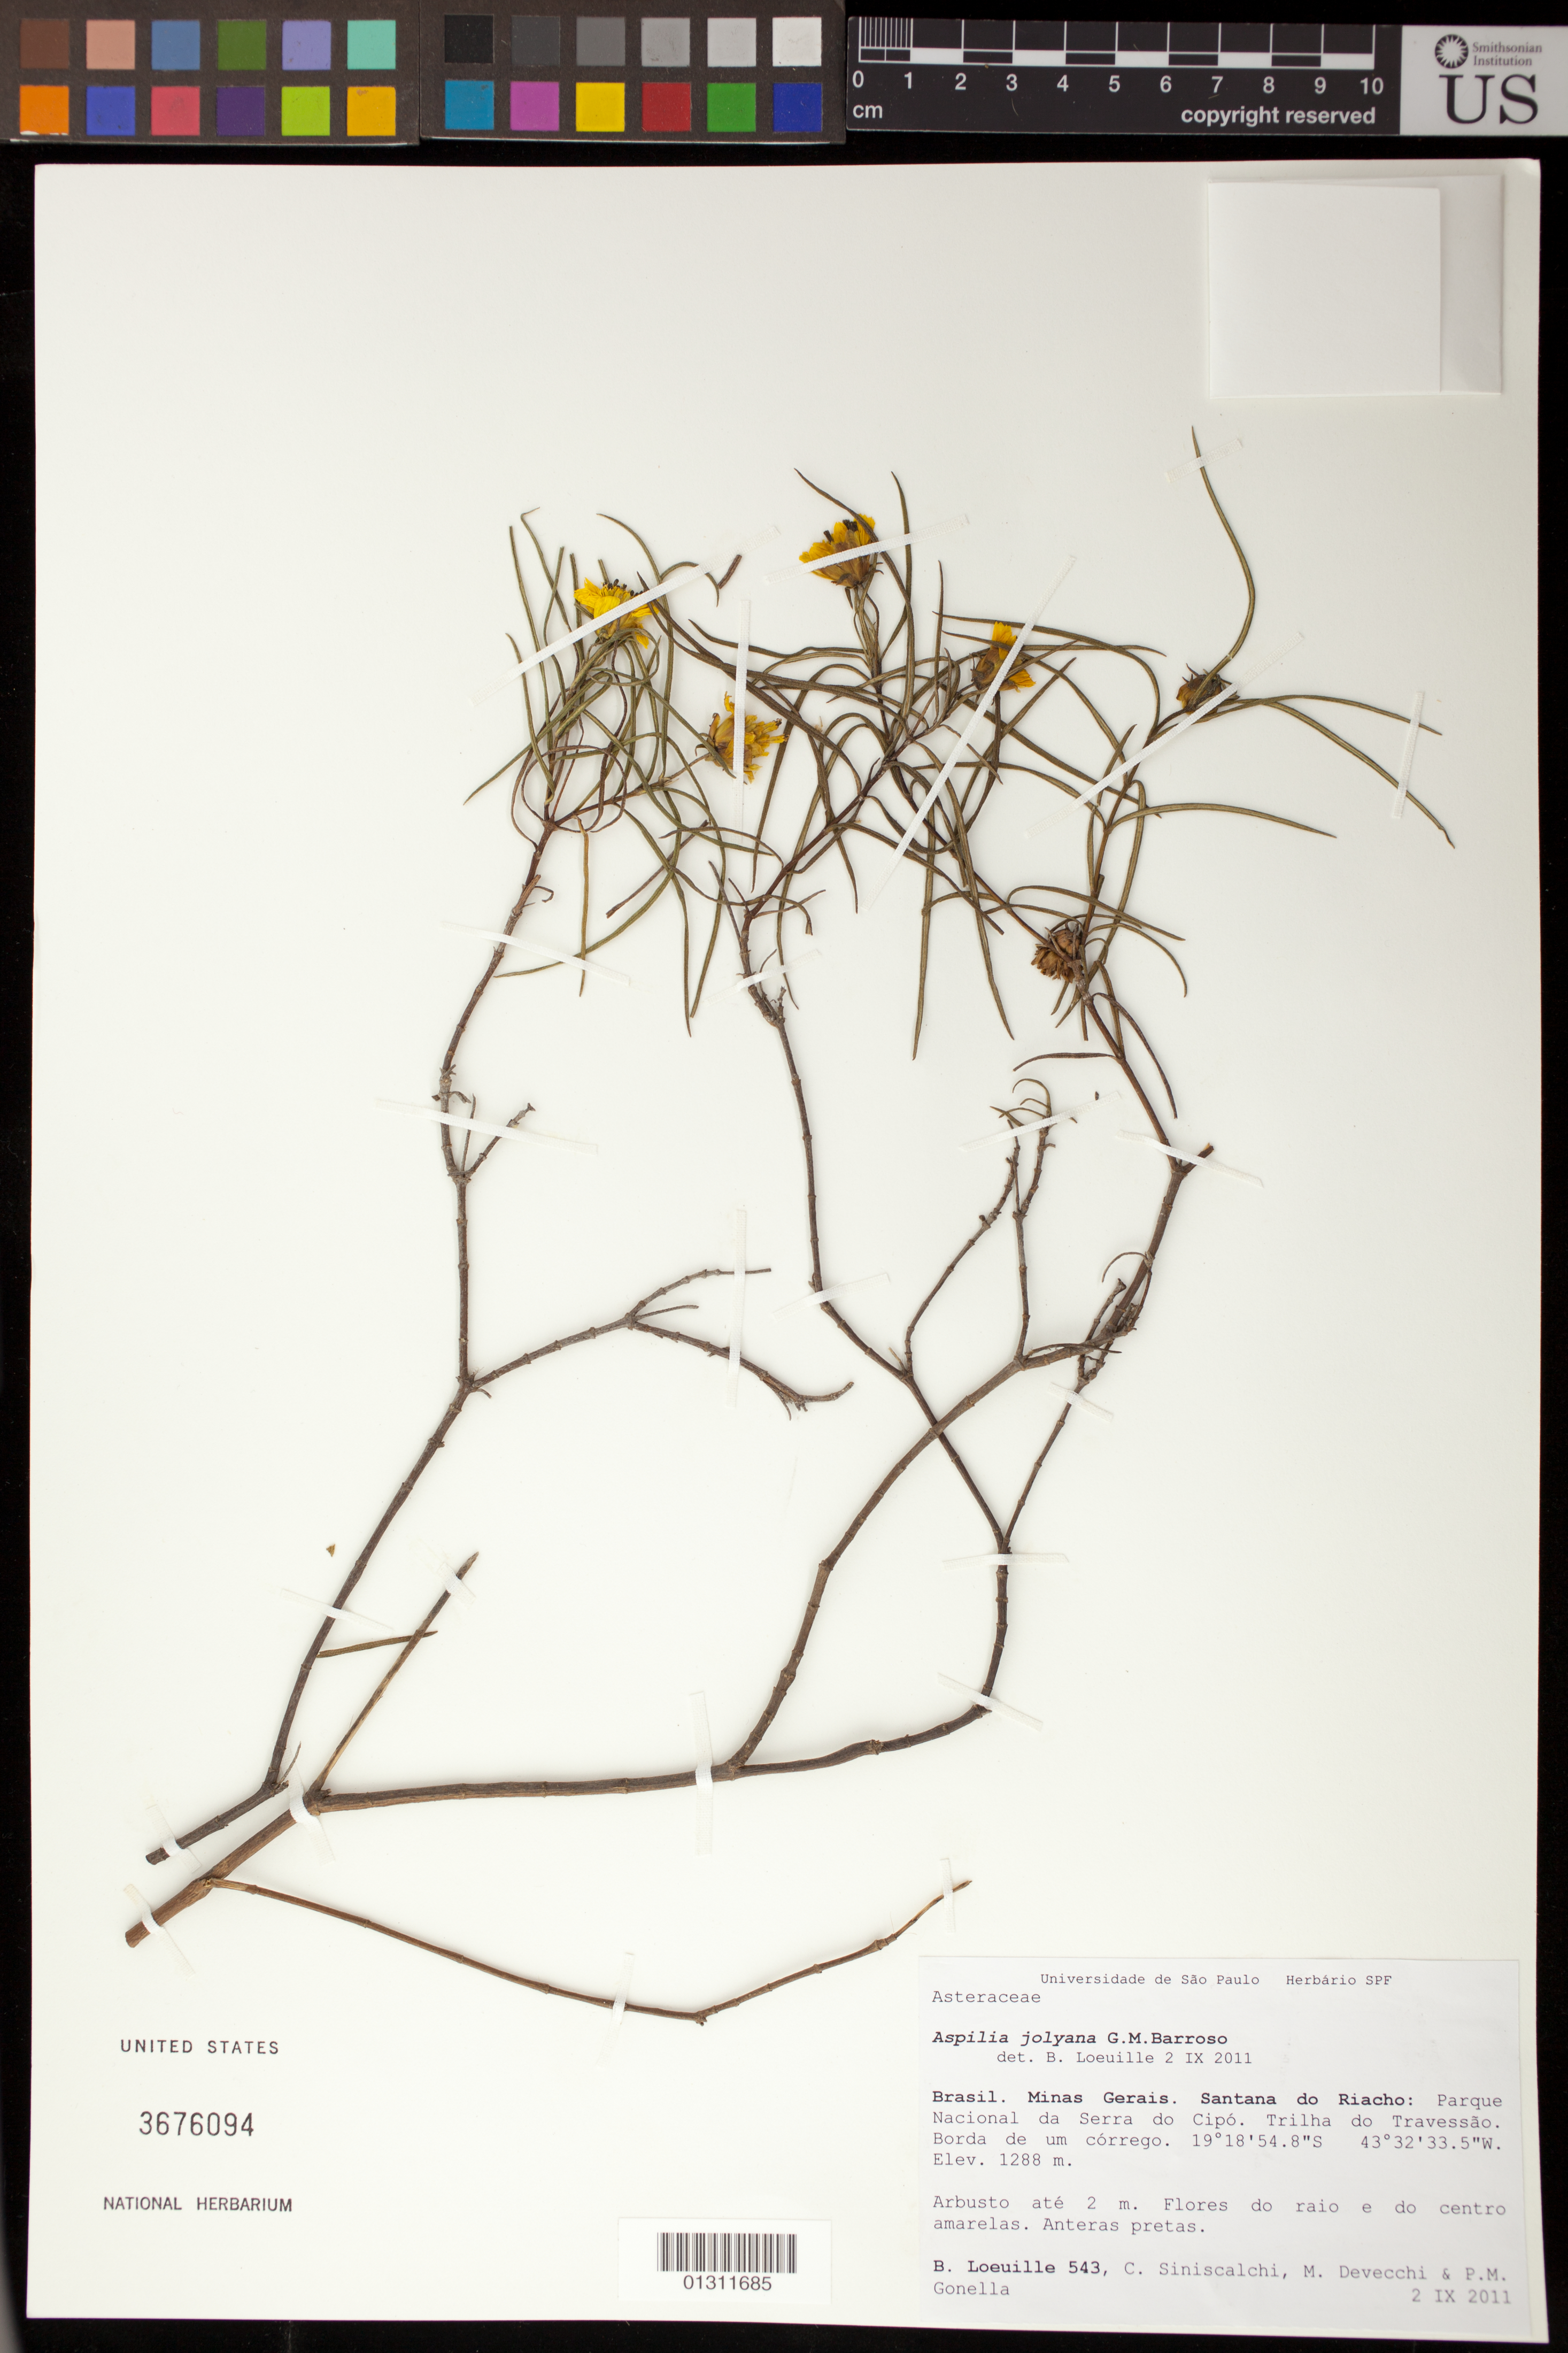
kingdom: Plantae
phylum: Tracheophyta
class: Magnoliopsida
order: Asterales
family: Asteraceae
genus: Aspilia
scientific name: Aspilia jolyana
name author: Barroso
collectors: B. Loeuille, P. Gonella, C. Siniscalchi & M. Devecchi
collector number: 543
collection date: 2011-09-02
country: Brazil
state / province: Minas Gerais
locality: Santana do Riacho: Parque Nacional da Serra do Cipo. Trilha do Travessao.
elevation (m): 1288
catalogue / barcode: US 3676094